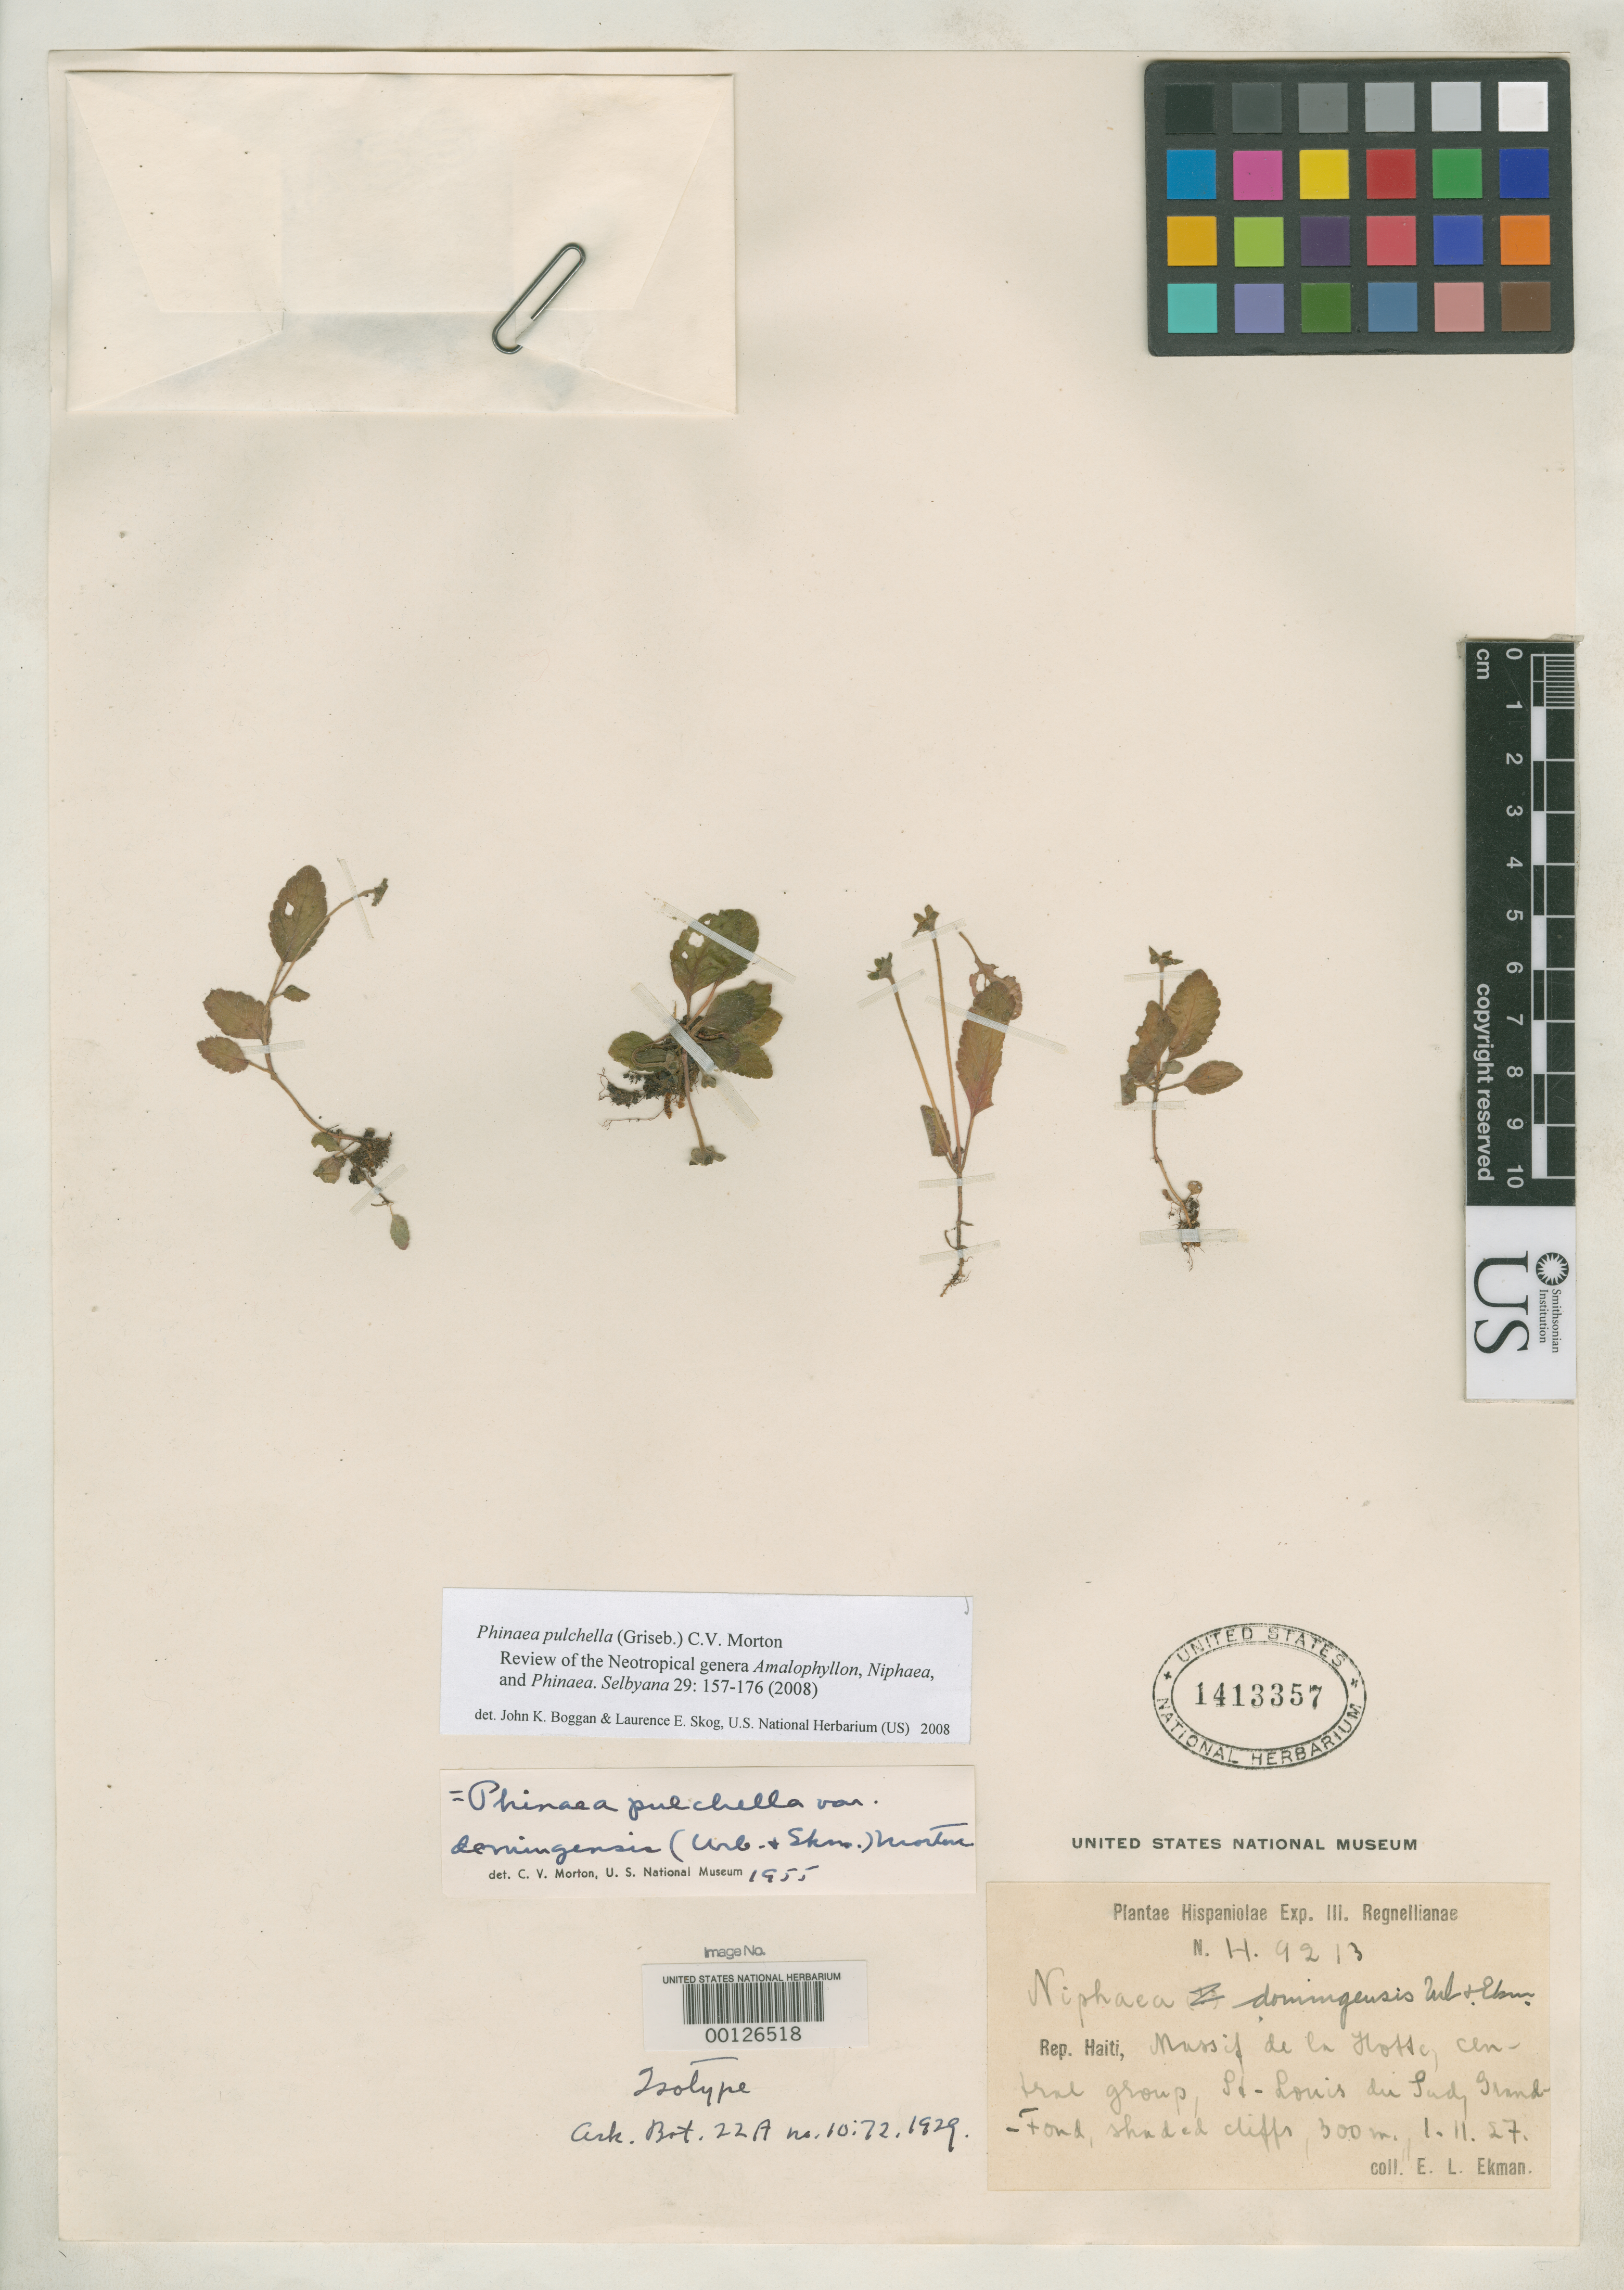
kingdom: Plantae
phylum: Tracheophyta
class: Magnoliopsida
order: Lamiales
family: Gesneriaceae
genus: Niphaea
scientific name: Niphaea domingensis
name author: Urb. & Ekman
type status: Isotype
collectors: E. L. Ekman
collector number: H 9213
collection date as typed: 1. 11. 27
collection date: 1927-11-01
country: Haiti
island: Hispaniola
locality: Massif de La Hotte, central group, St.-Louis du Sud, Grand-Fond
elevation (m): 300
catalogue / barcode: US 1413357